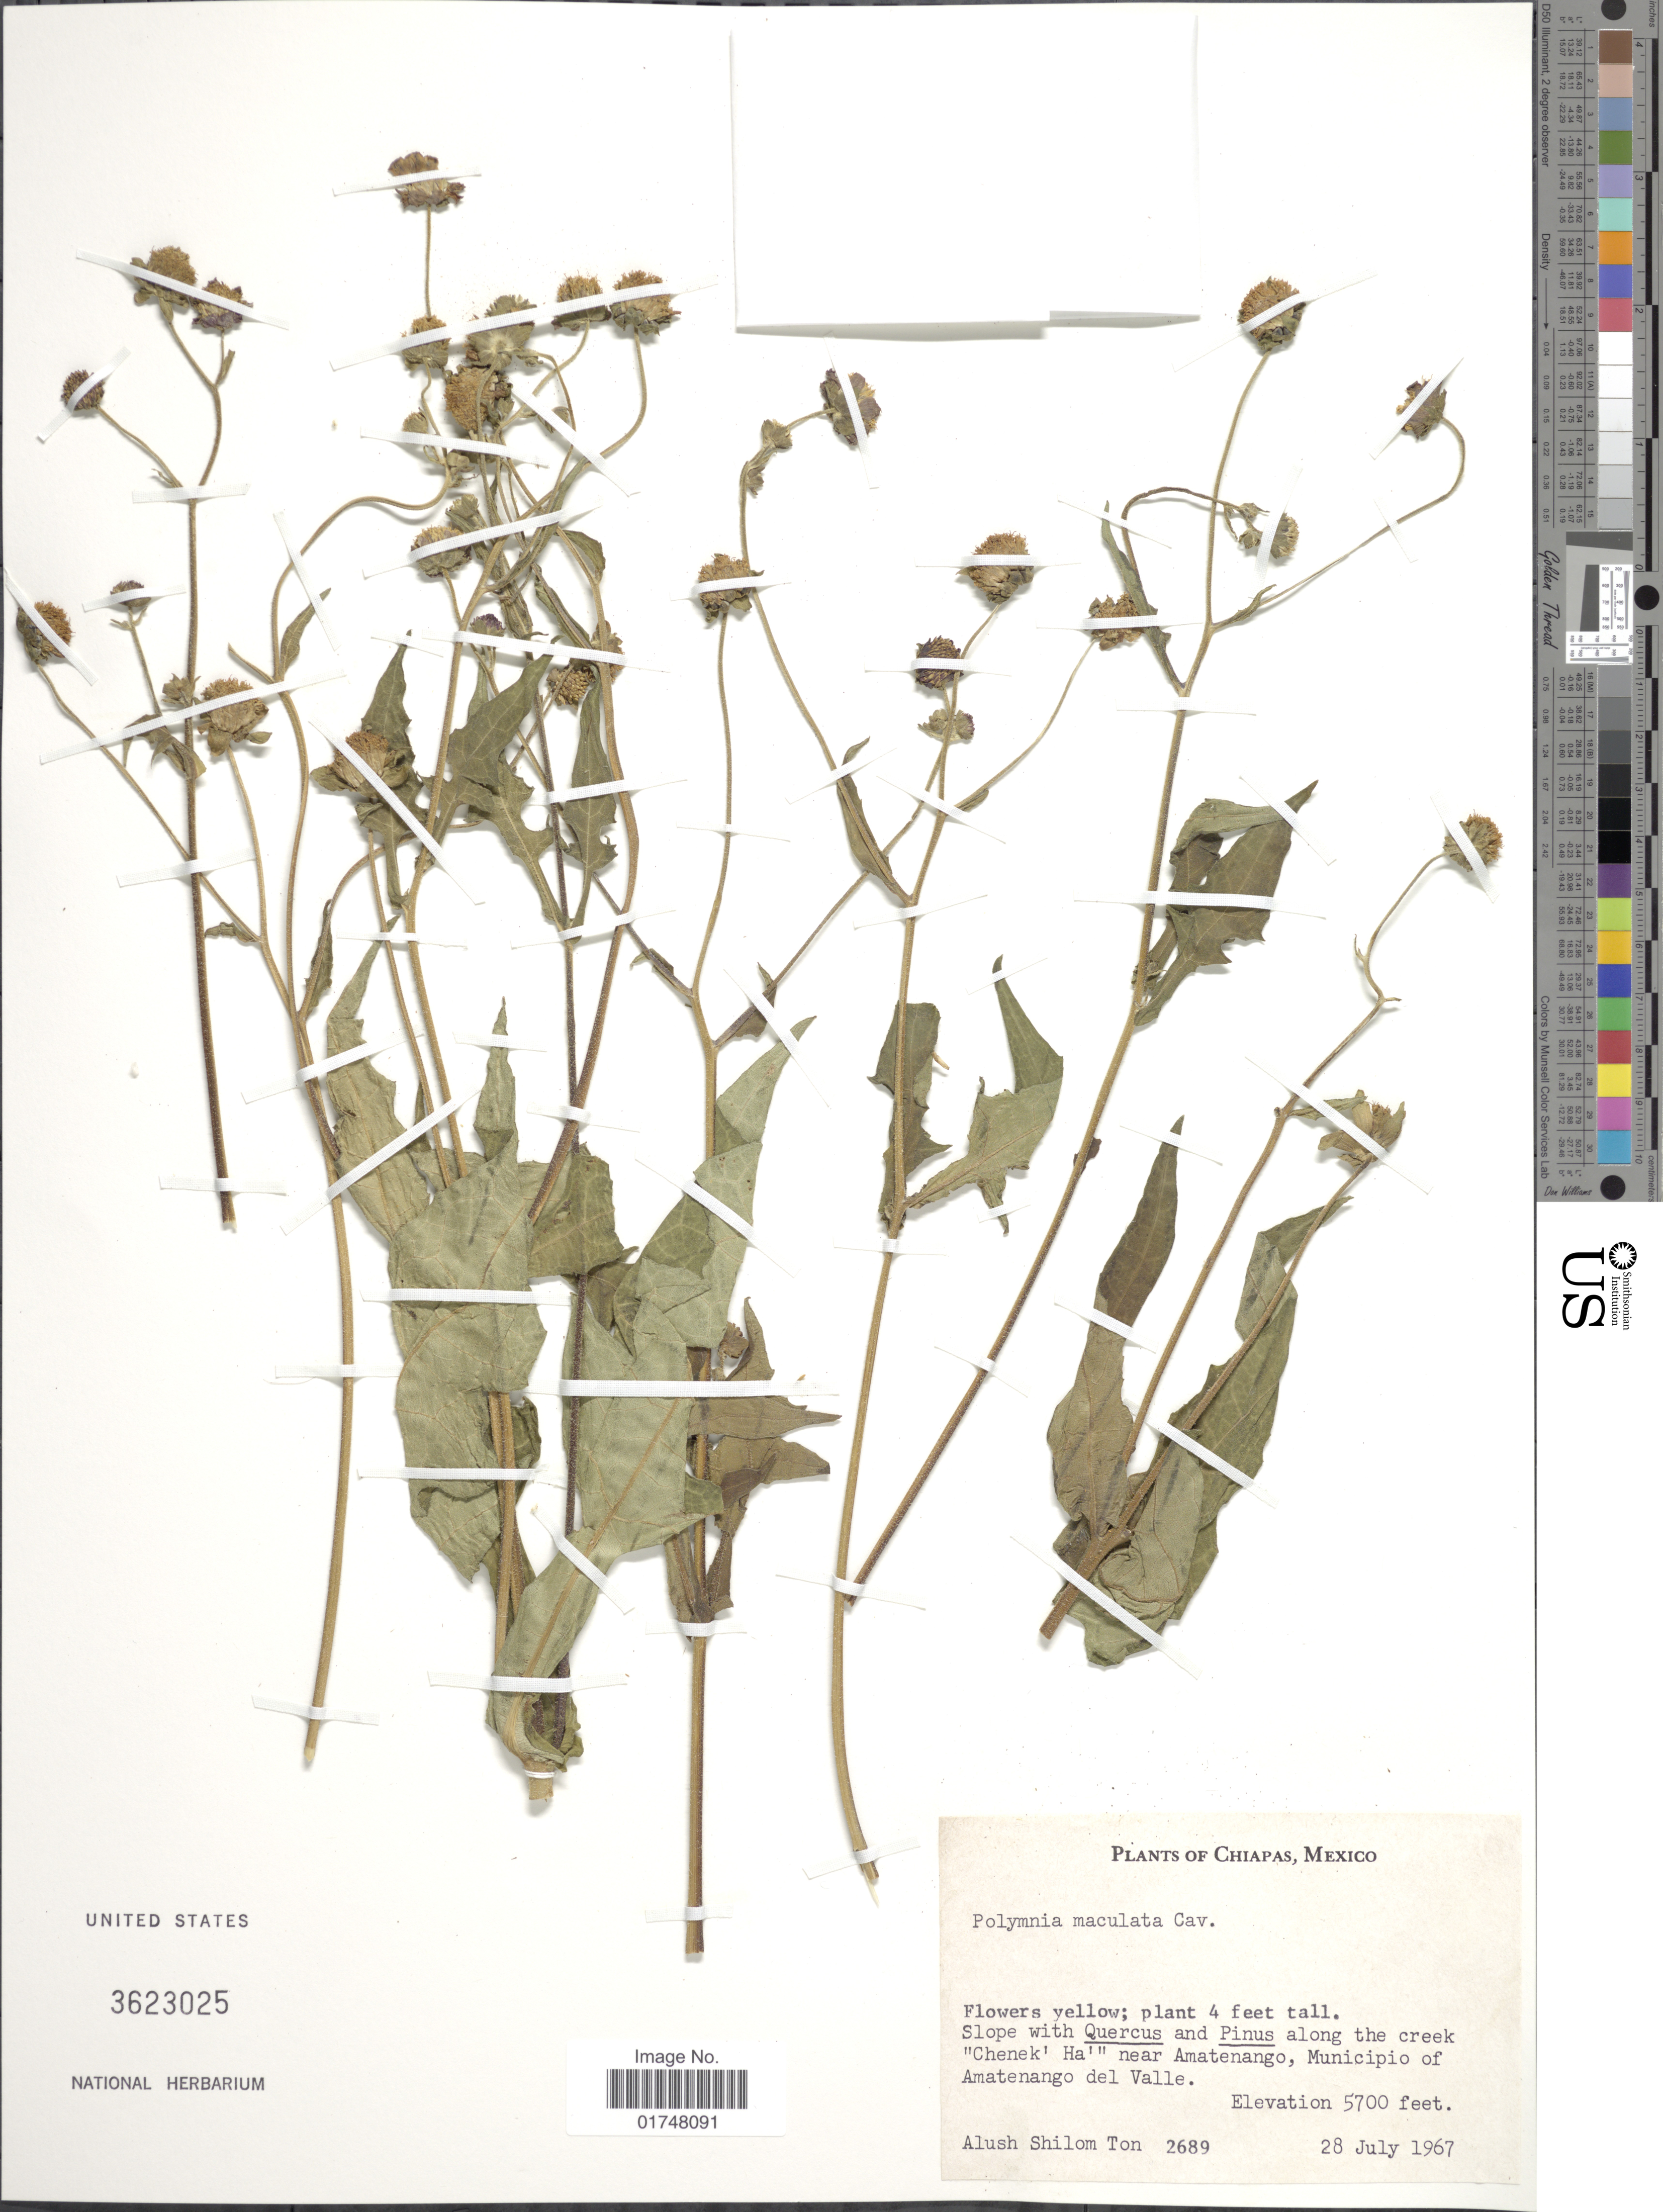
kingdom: Plantae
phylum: Tracheophyta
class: Magnoliopsida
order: Asterales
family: Asteraceae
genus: Smallanthus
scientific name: Smallanthus maculatus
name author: (Cav.) H. Rob.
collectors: A. S. Ton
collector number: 2689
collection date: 1967-07-28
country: Mexico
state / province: Chiapas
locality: Along the creek "Chenek'Ha"near Amatenango, Municipio of Amatenango del Valle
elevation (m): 1737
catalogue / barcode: US 3623025